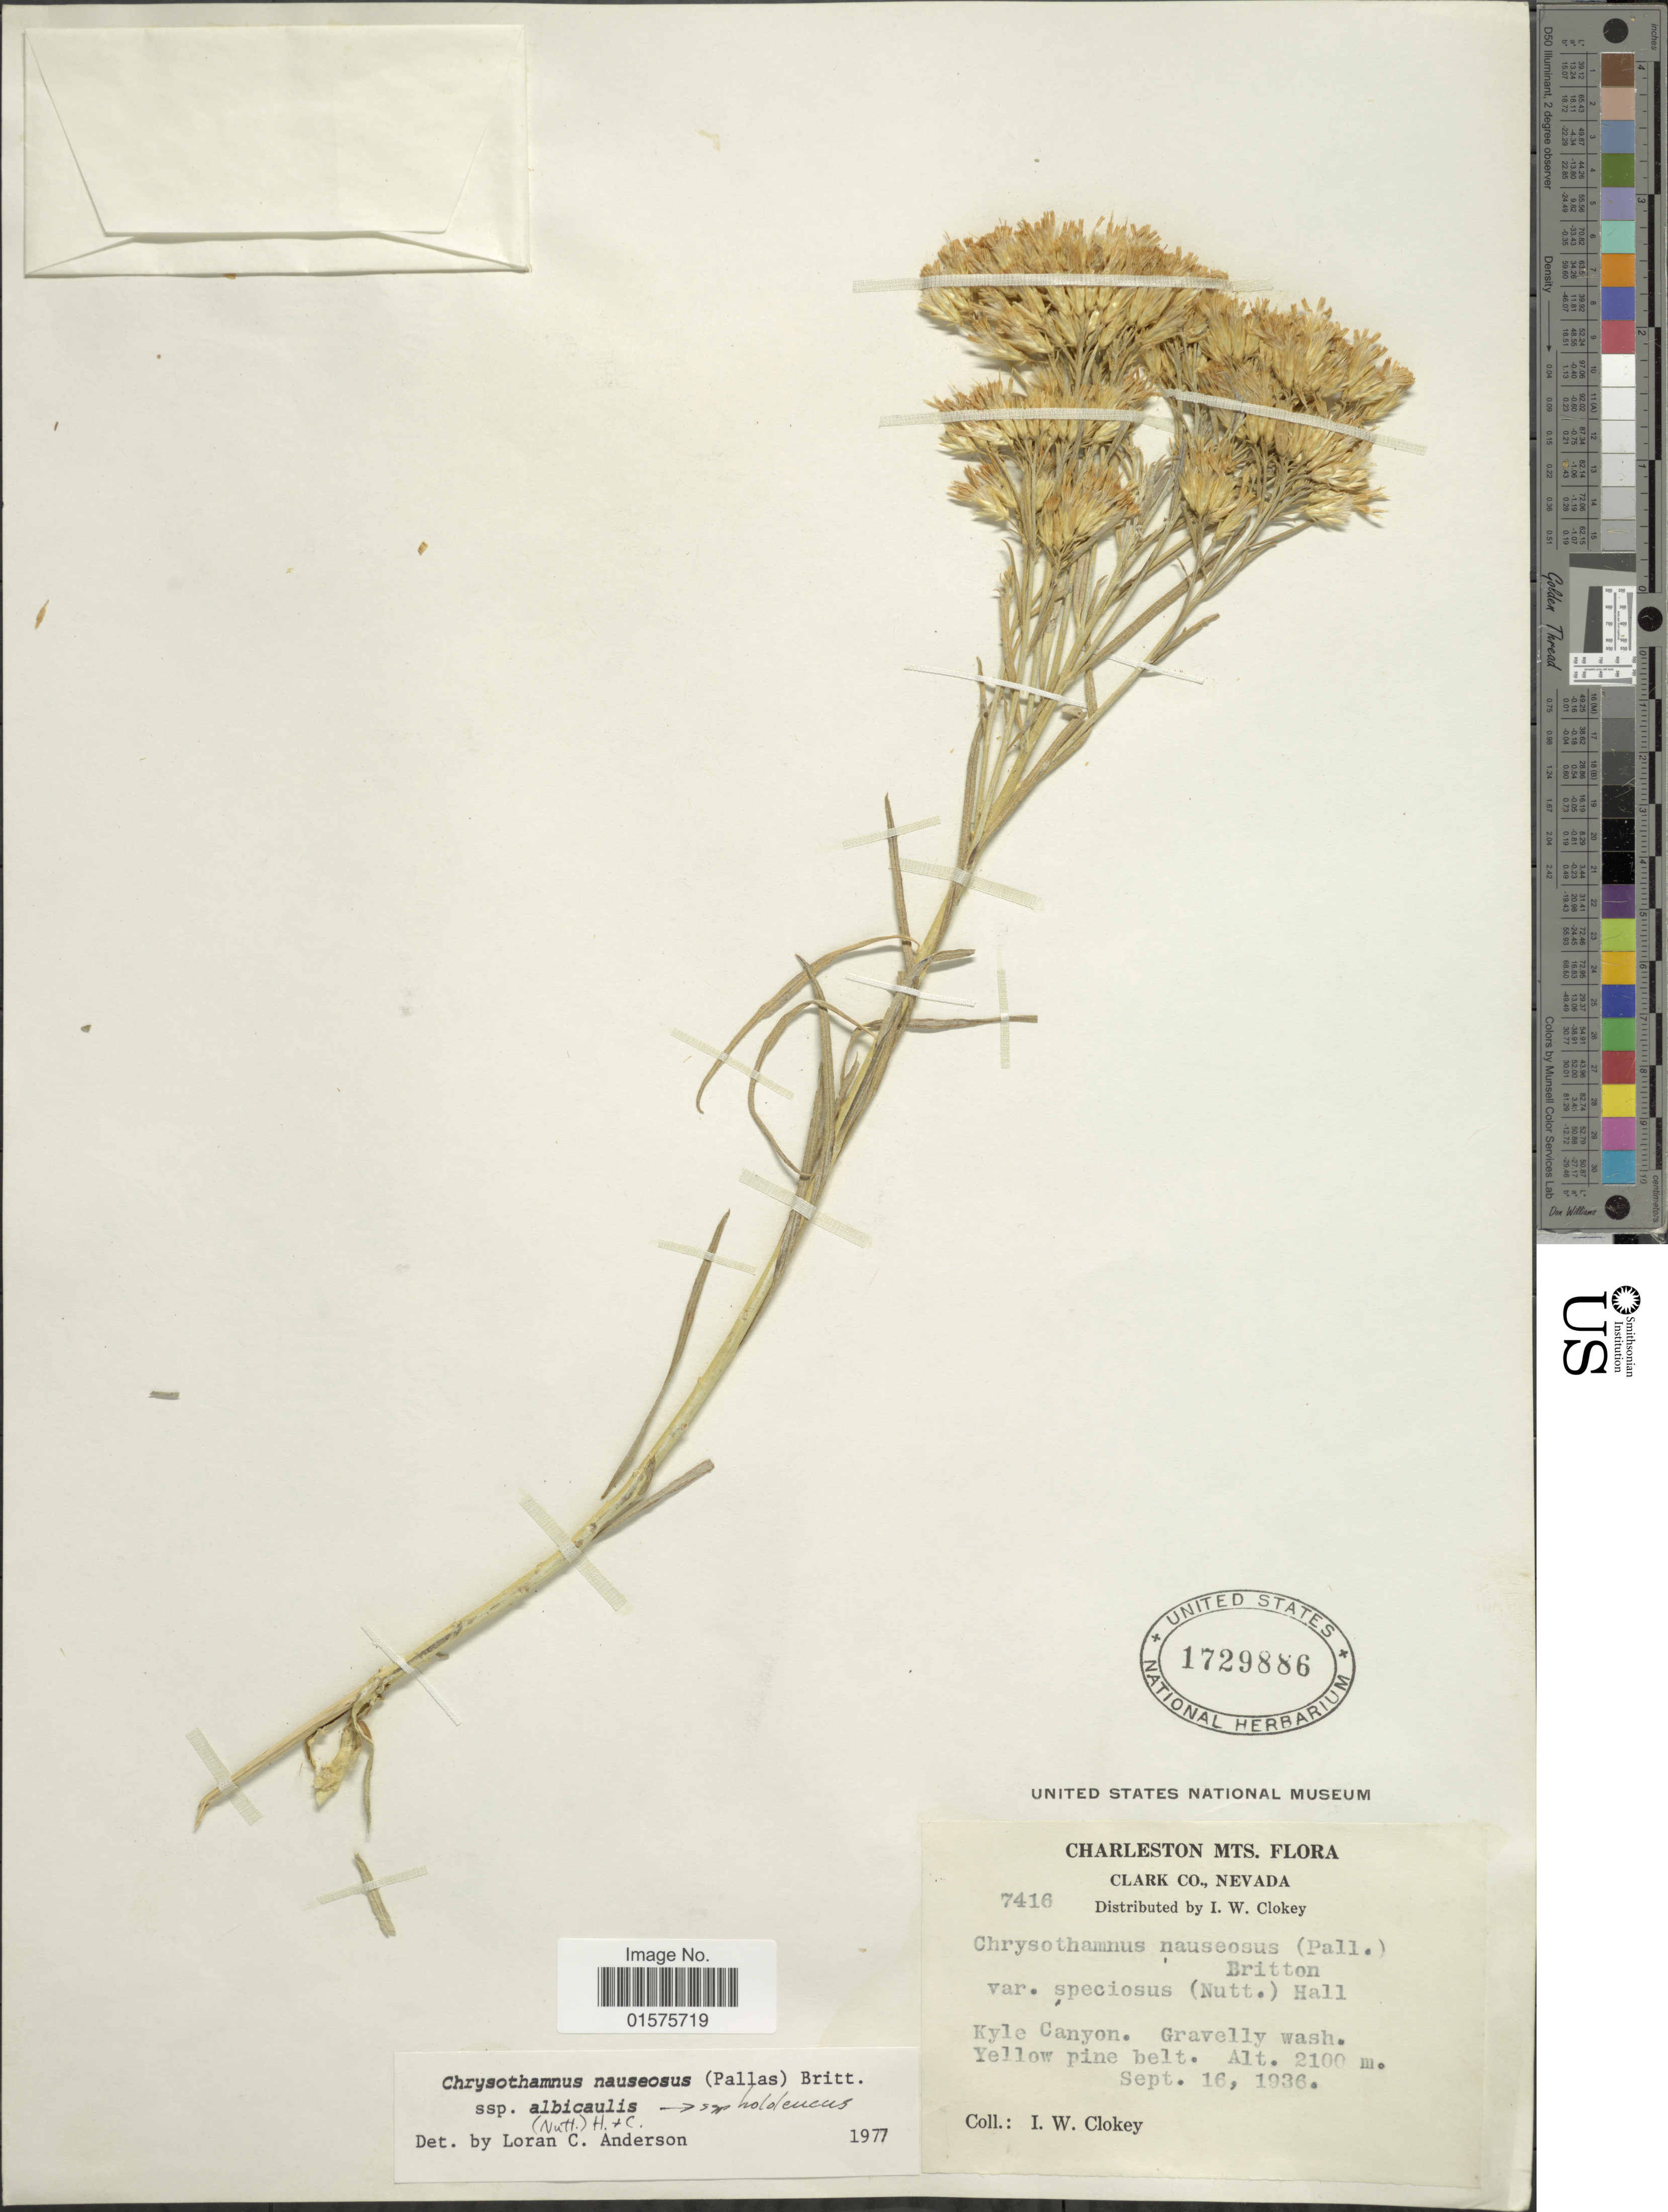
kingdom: Plantae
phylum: Tracheophyta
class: Magnoliopsida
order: Asterales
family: Asteraceae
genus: Ericameria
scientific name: Ericameria nauseosa var. speciosa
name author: (Nutt.) G.L. Nesom & G.I. Baird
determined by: Urbatsch, Lowell E., Curator (LSU), Louisiana State University (UNITED STATES)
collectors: I. W. Clokey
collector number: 7416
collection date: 1936-09-16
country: United States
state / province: Nevada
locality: Charleston Mts. Clark Co. Kyle Canyon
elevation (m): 2100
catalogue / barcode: US 1729886